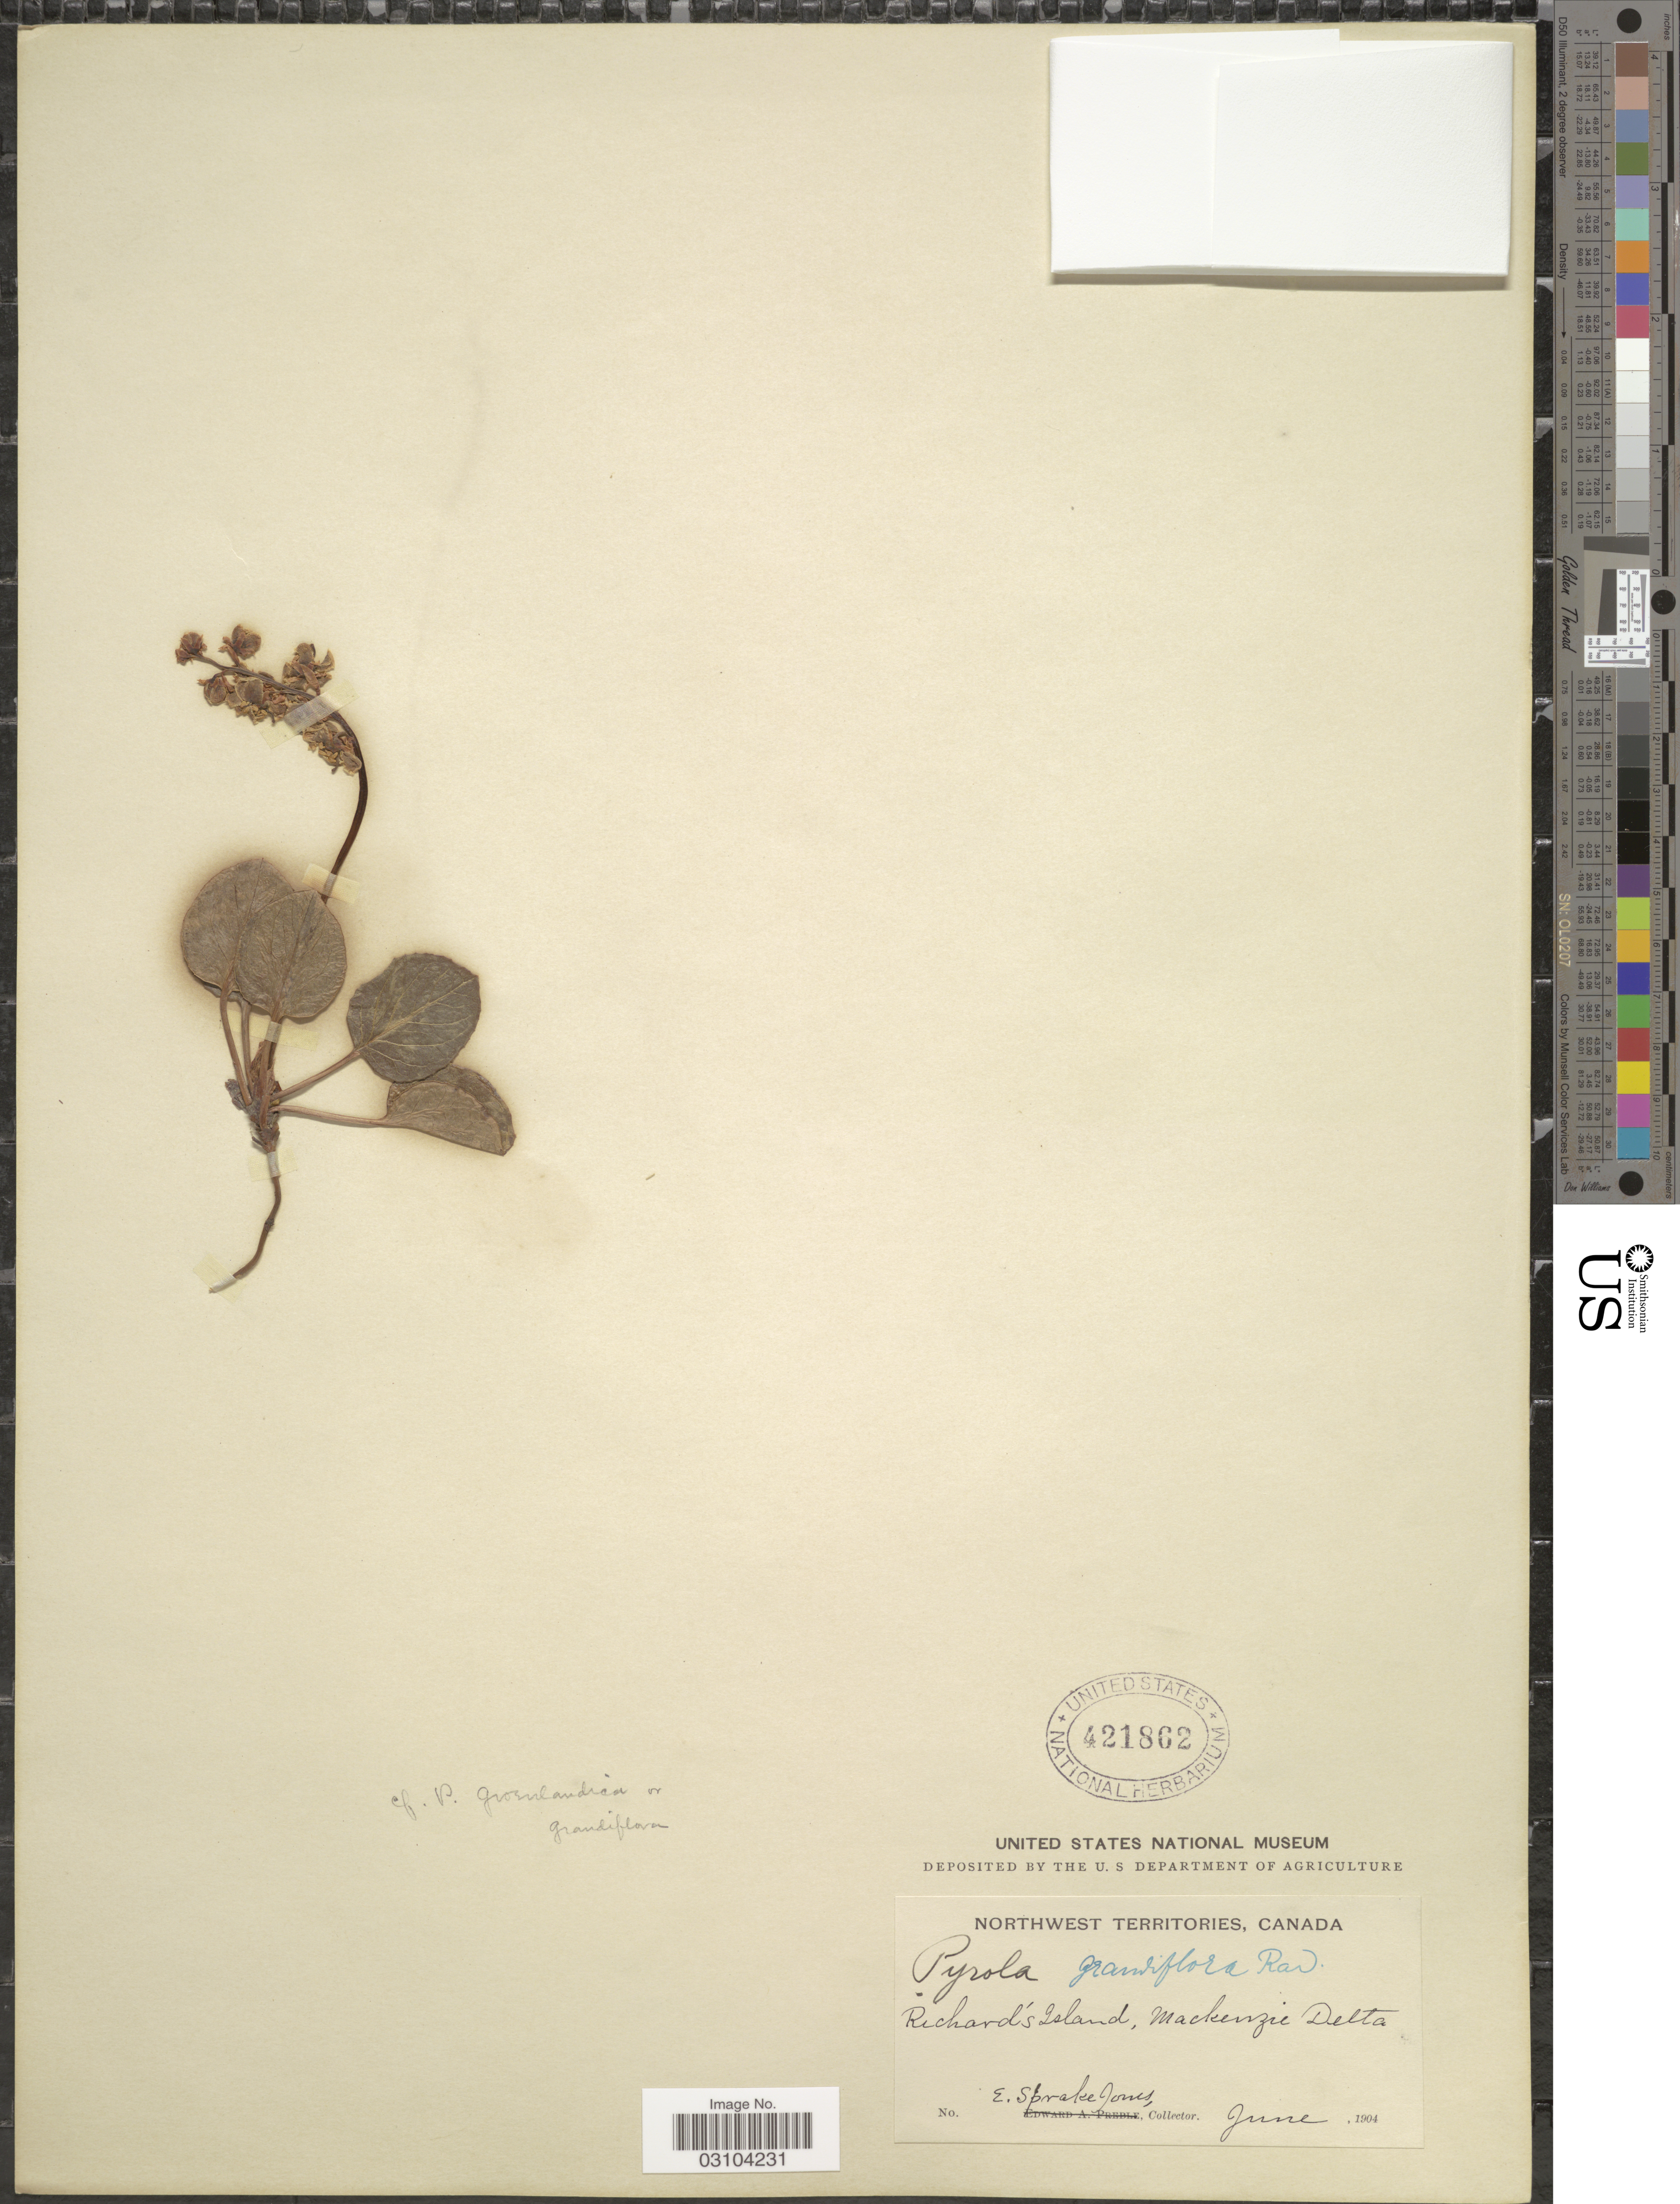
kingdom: Plantae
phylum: Tracheophyta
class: Magnoliopsida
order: Ericales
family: Ericaceae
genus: Pyrola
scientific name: Pyrola grandiflora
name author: Radius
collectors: E. Jones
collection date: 1904-06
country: Canada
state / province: Northwest Territories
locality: Richard's Island, Mackenzie Delta.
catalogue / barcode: US 421862